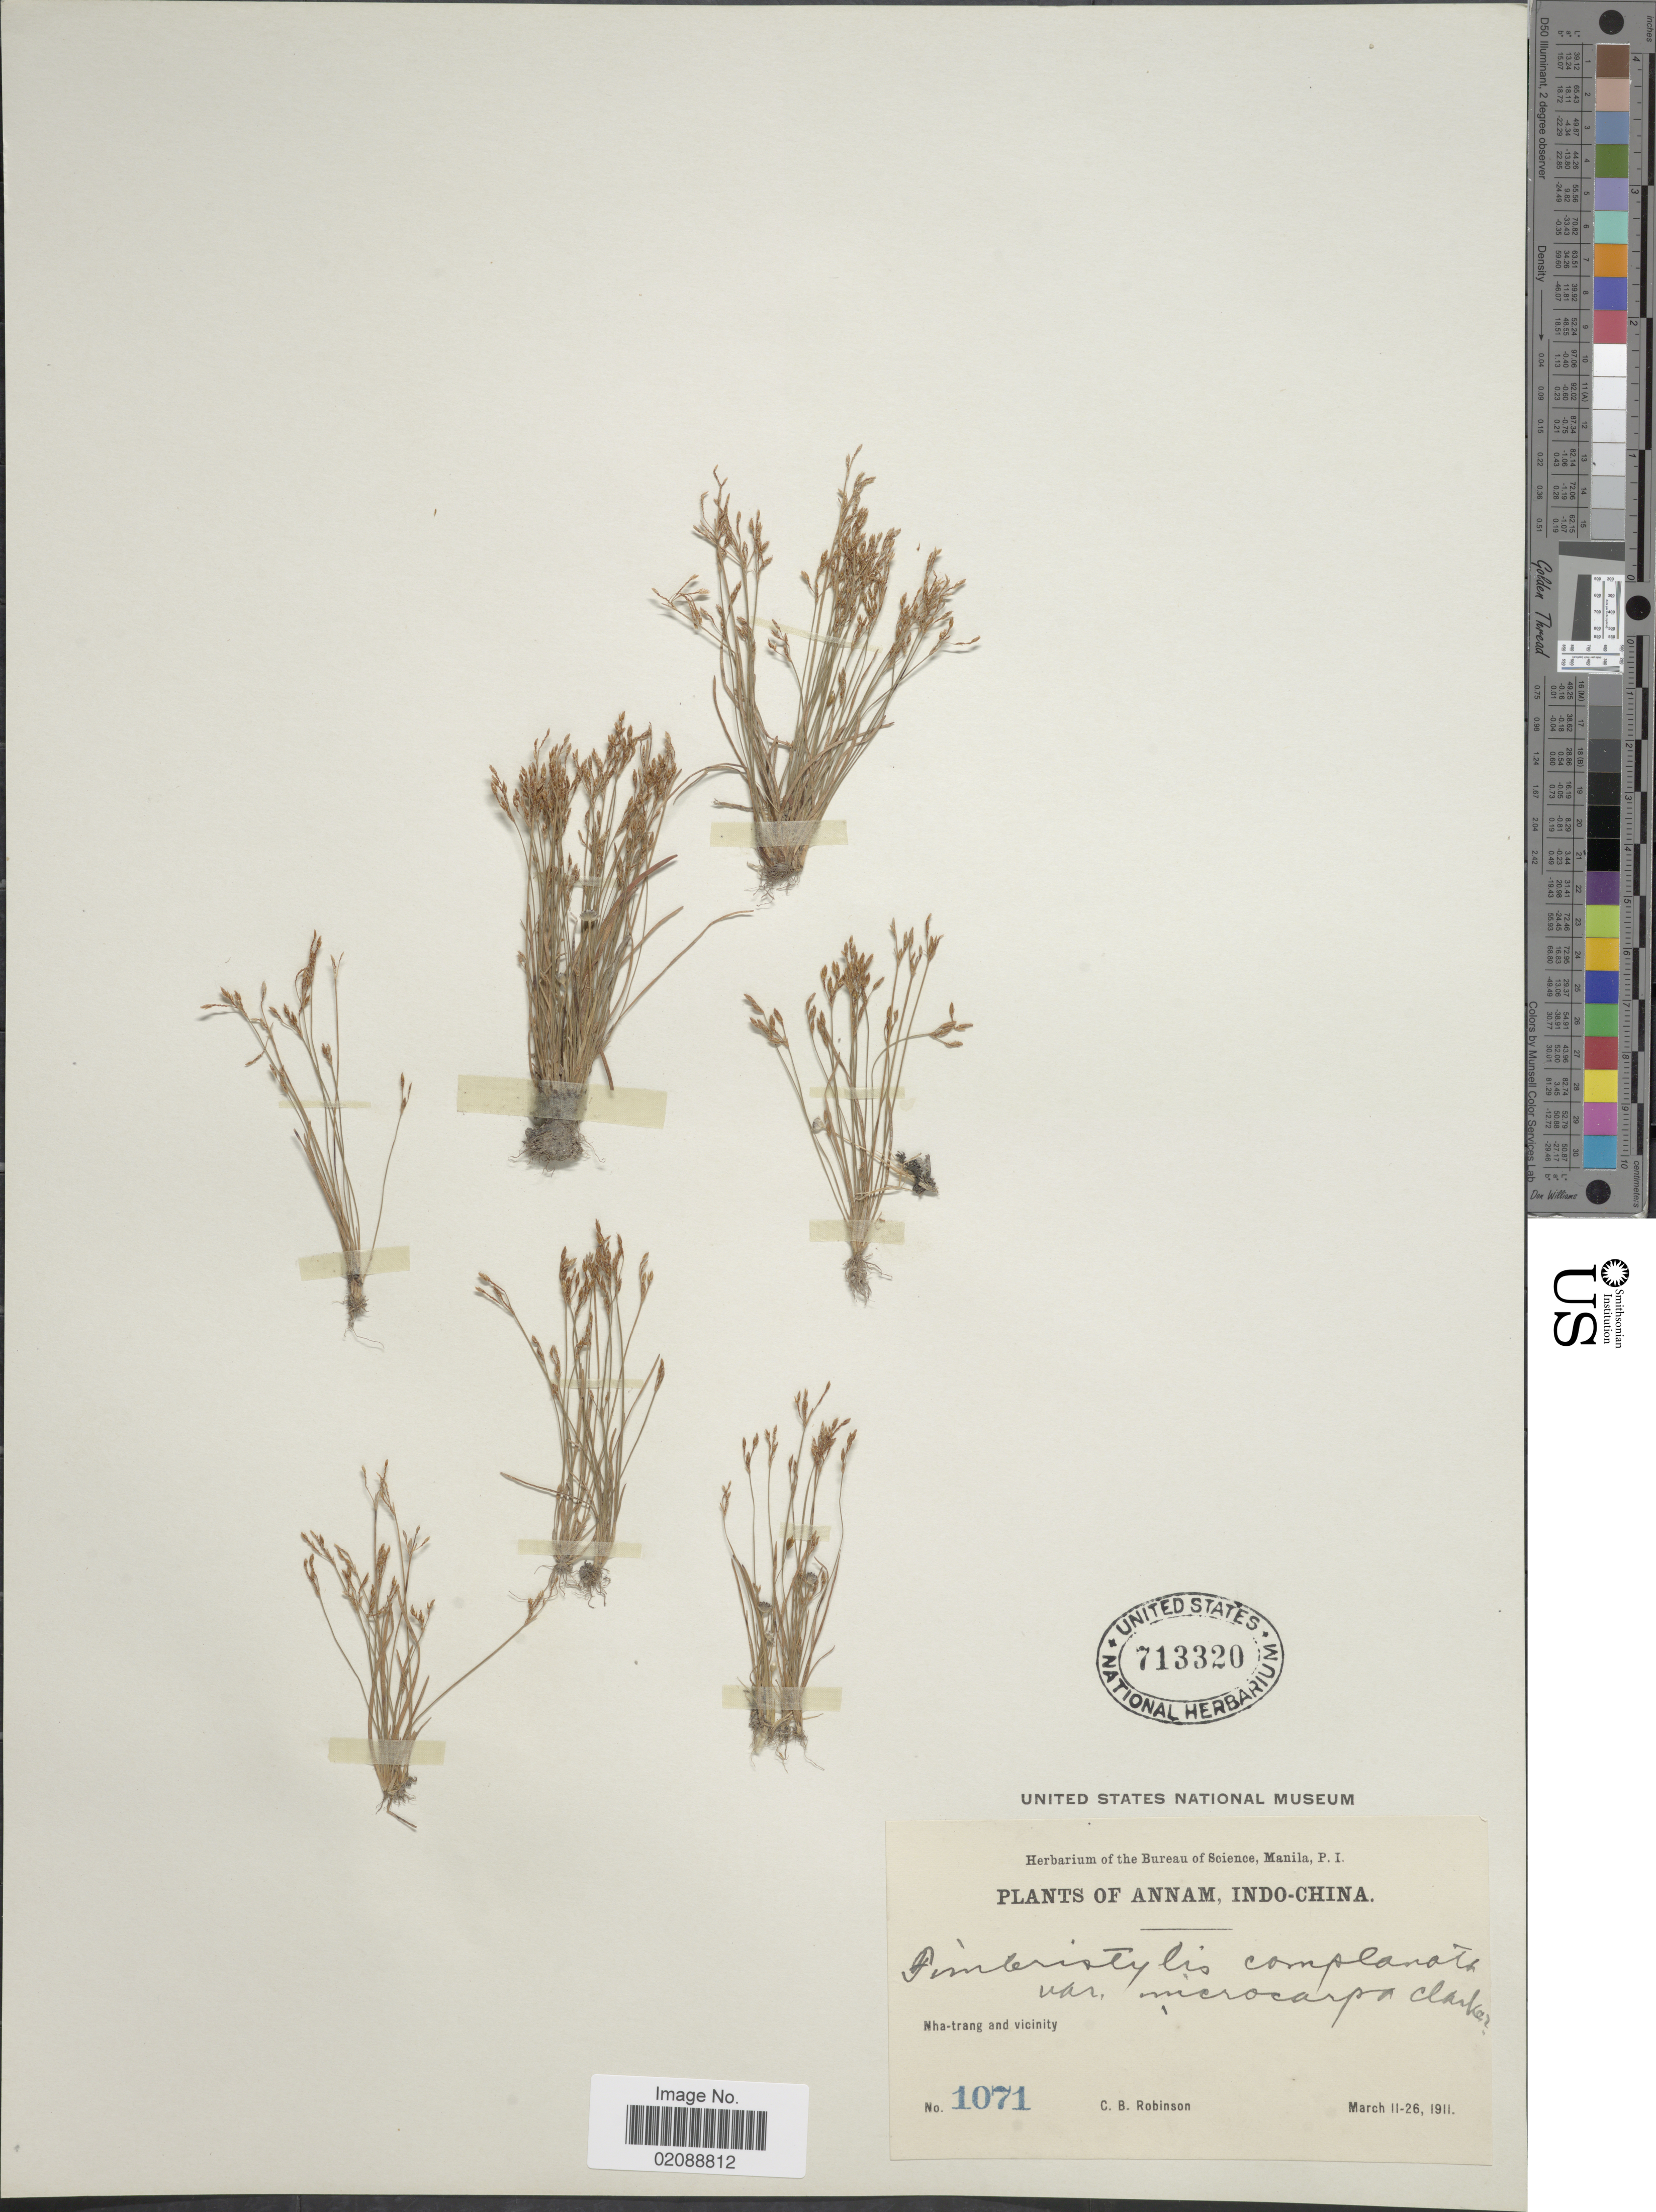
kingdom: Plantae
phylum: Tracheophyta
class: Liliopsida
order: Poales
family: Cyperaceae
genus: Fimbristylis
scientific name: Fimbristylis microcarya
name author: F. Muell.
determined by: Strong, Mark T., (BOT), Smithsonian Institution - National Museum of Natural History (UNITED STATES)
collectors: C. Robinson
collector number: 1071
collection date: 1911-03-11/1911-03-26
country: Vietnam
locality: Annam, Indo-China, Nha-trang and vicinity.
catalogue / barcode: US 713320